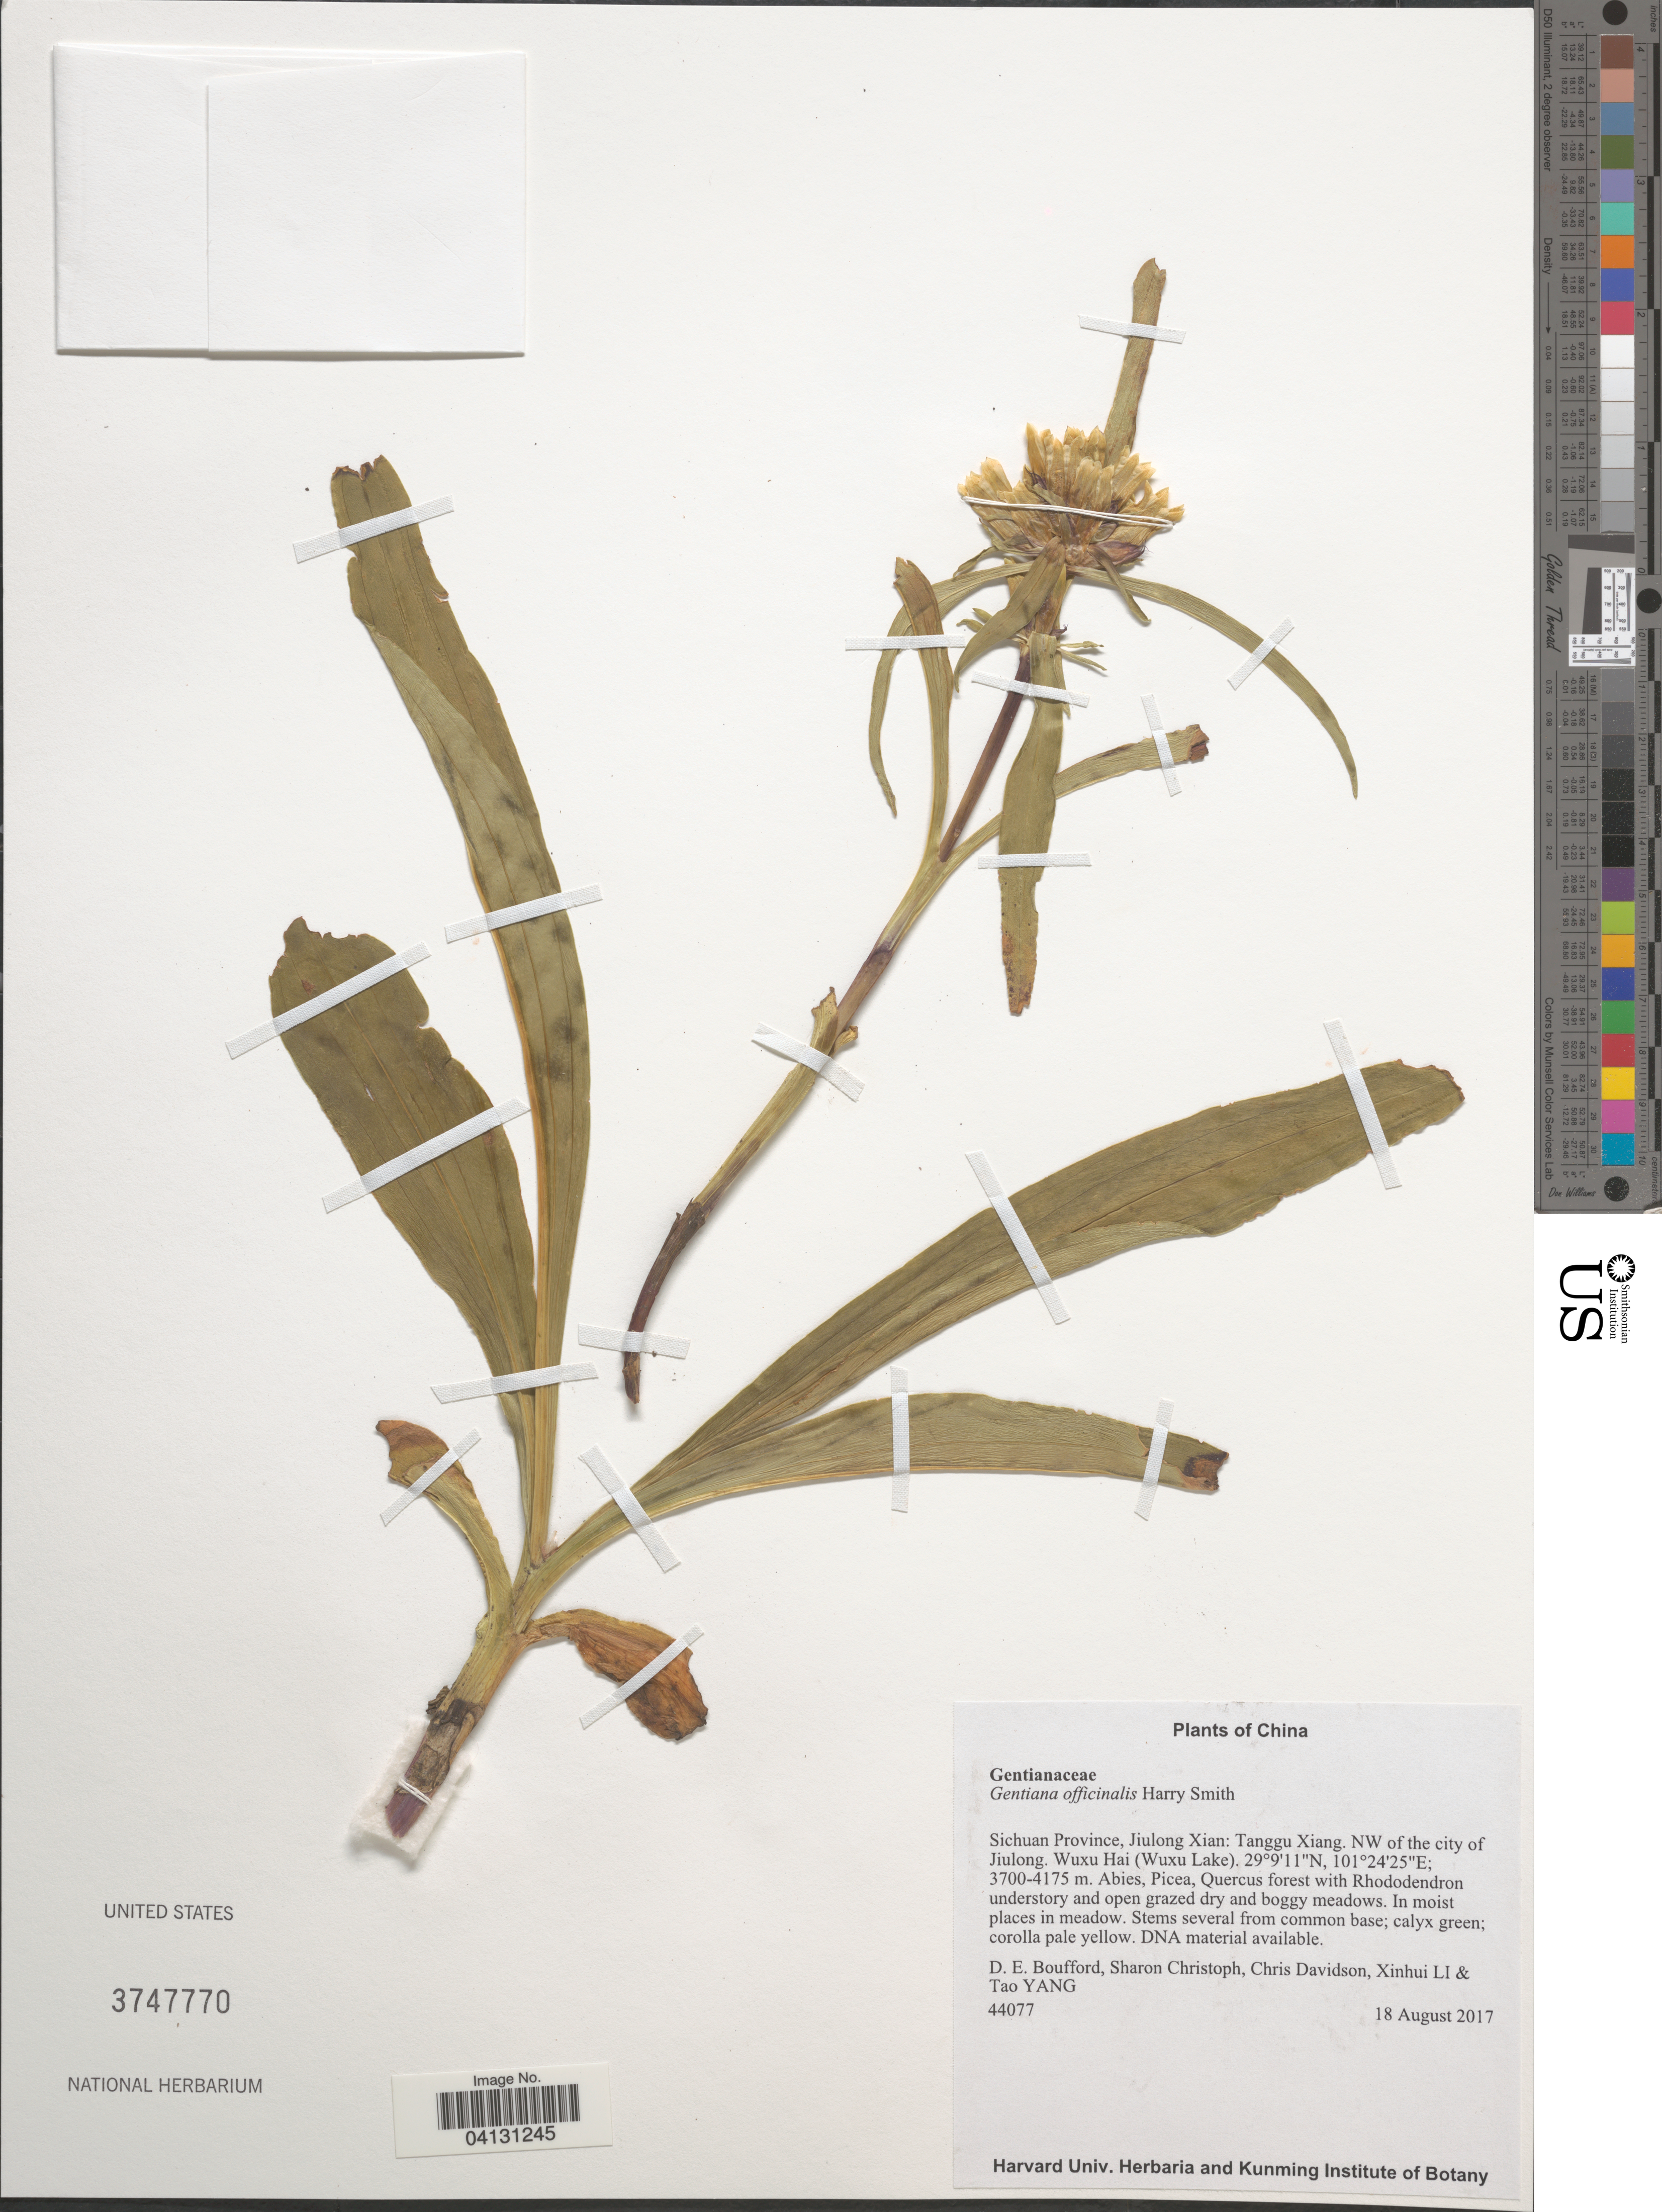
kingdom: Plantae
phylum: Tracheophyta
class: Magnoliopsida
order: Gentianales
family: Gentianaceae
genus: Gentiana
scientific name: Gentiana officinalis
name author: Harry Sm.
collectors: D. E. Boufford, S. Christoph, C. Davidson, X. Li & T. Yang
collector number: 44077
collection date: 2017-08-18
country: China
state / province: Sichuan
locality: Jiulong Xian: Tanggu Xiang. NW of the city of Jiulong. Wuxu Hai (Wuxu Lake).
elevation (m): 3700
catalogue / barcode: US 3747770